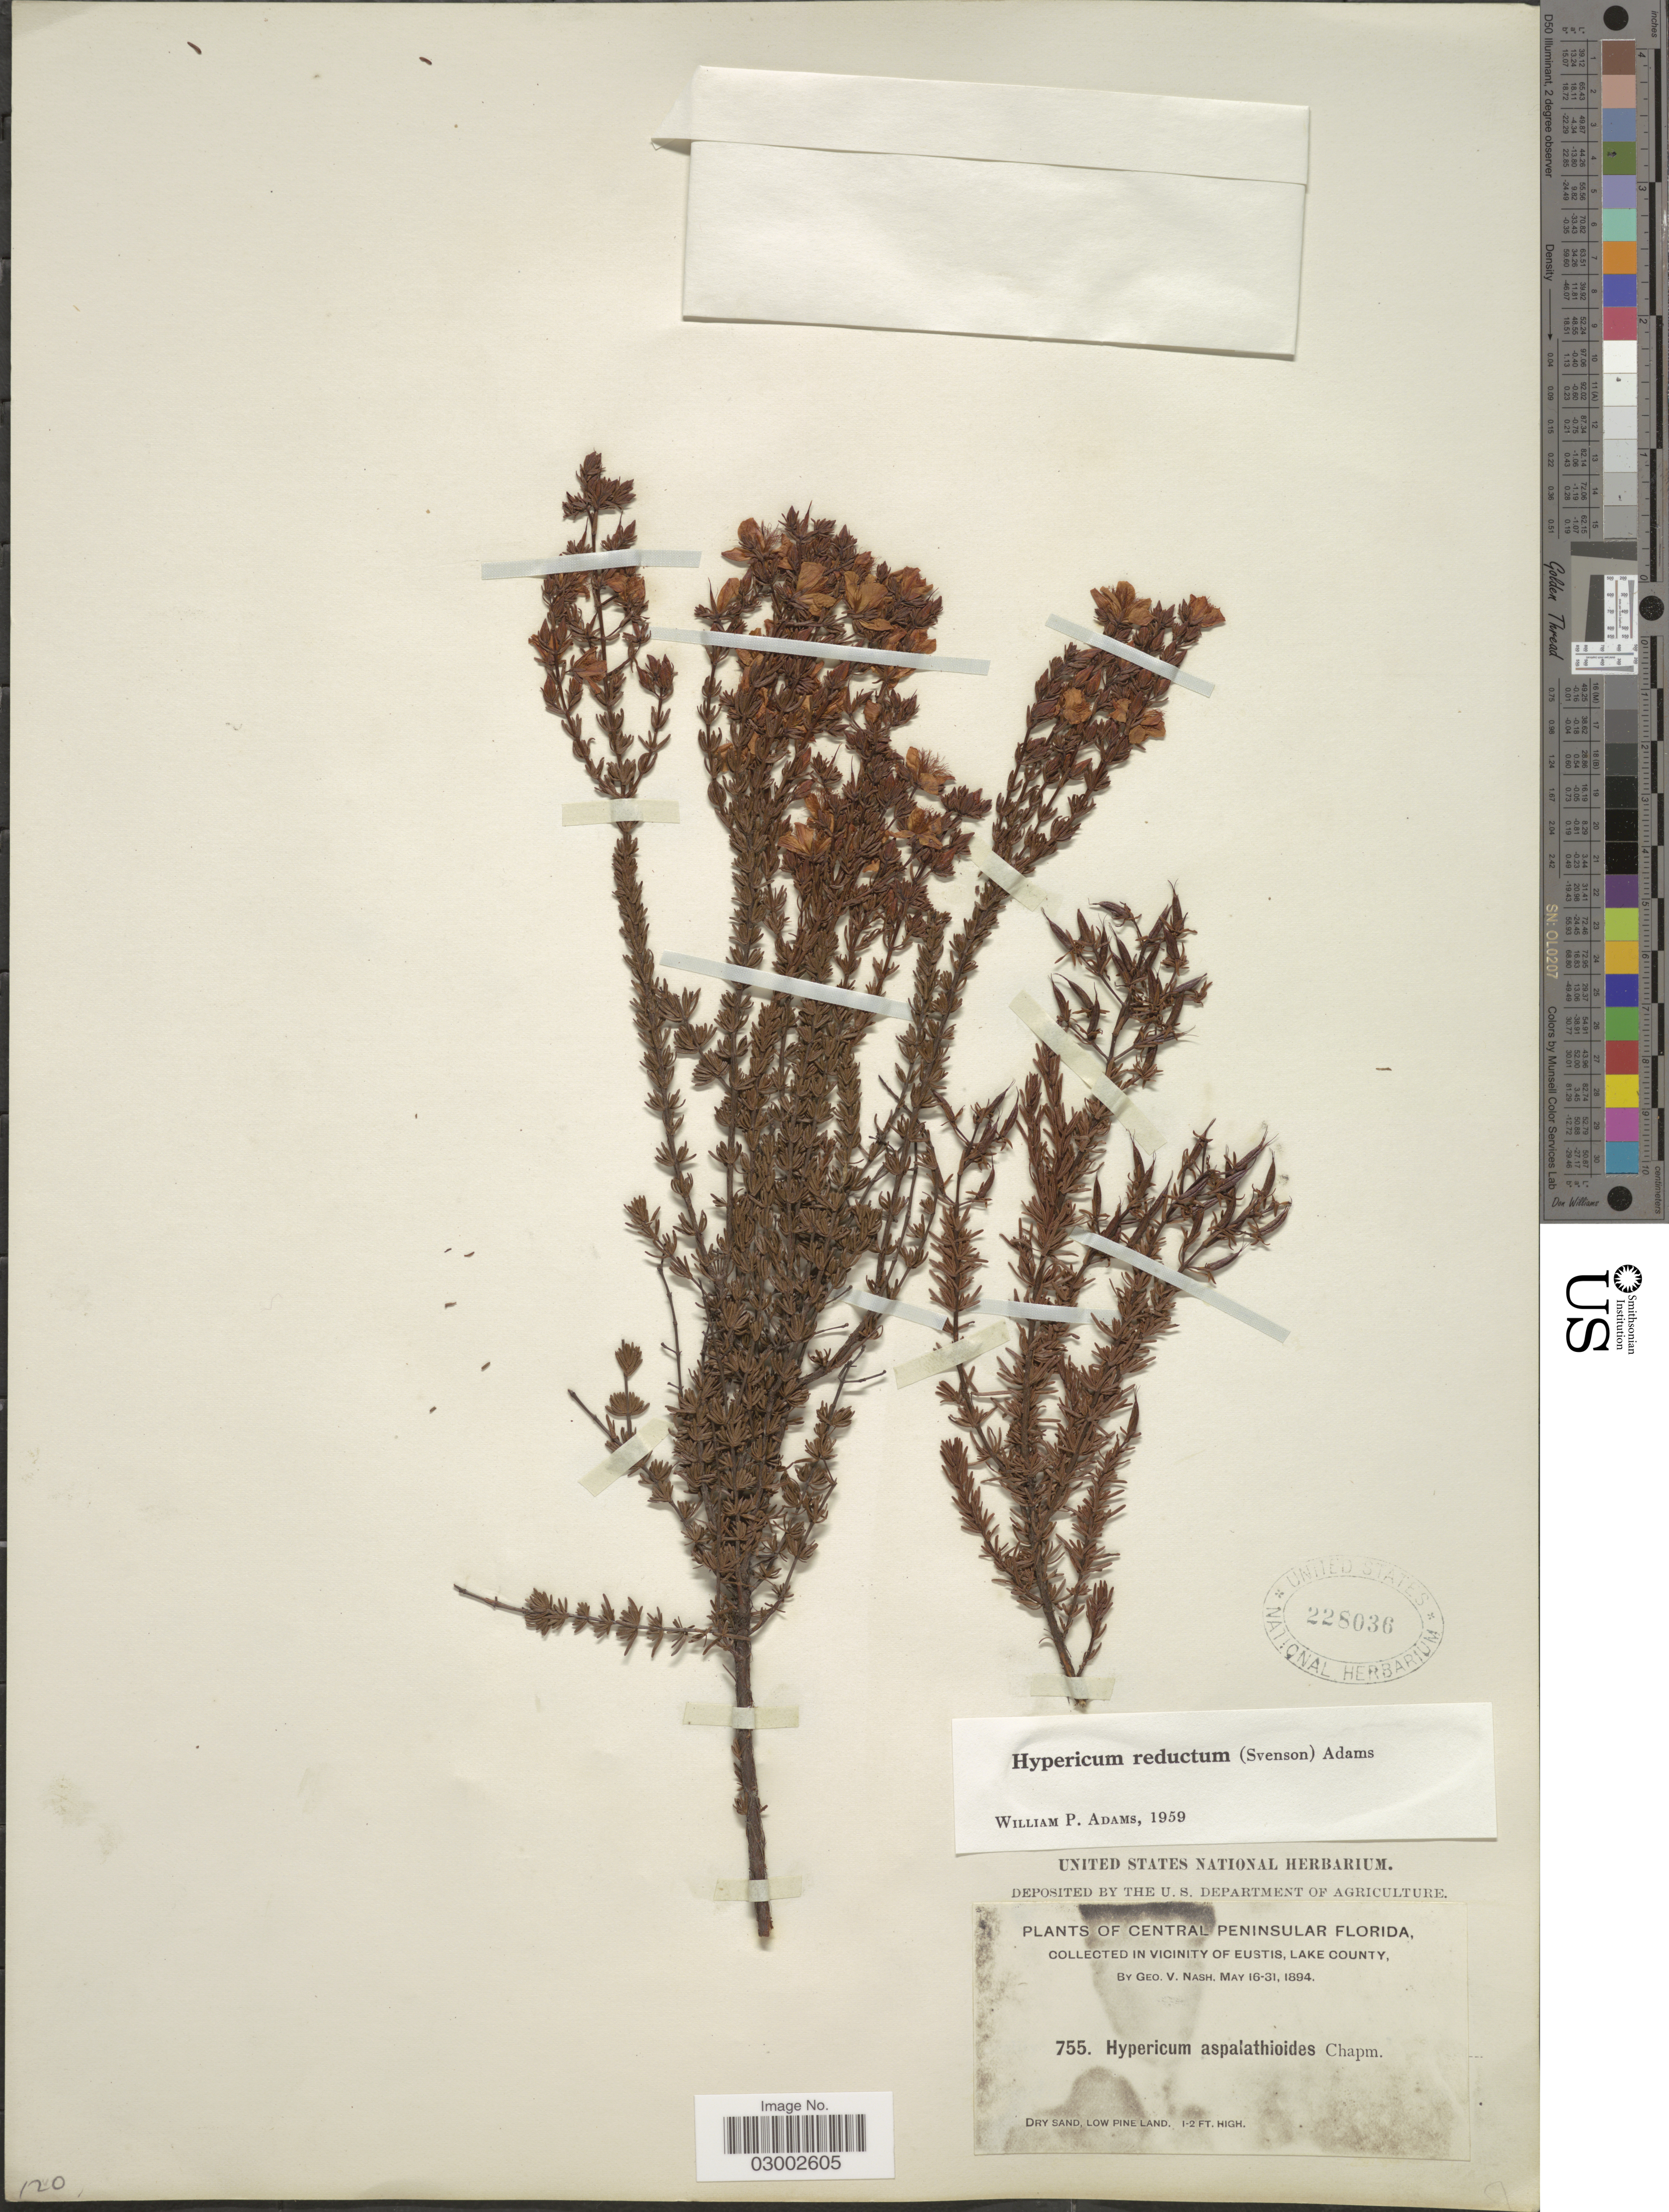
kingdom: Plantae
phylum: Tracheophyta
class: Magnoliopsida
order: Malpighiales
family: Hypericaceae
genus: Hypericum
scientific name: Hypericum tenuifolium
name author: Pursh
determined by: Strong, Mark T., (BOT), Smithsonian Institution - National Museum of Natural History (UNITED STATES)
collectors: G. V. Nash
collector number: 755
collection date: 1894-05-16/1894-05-31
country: United States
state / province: Florida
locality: Central Peninsular Florida. In vicinity of Eustis, Lake County.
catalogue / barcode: US 228036